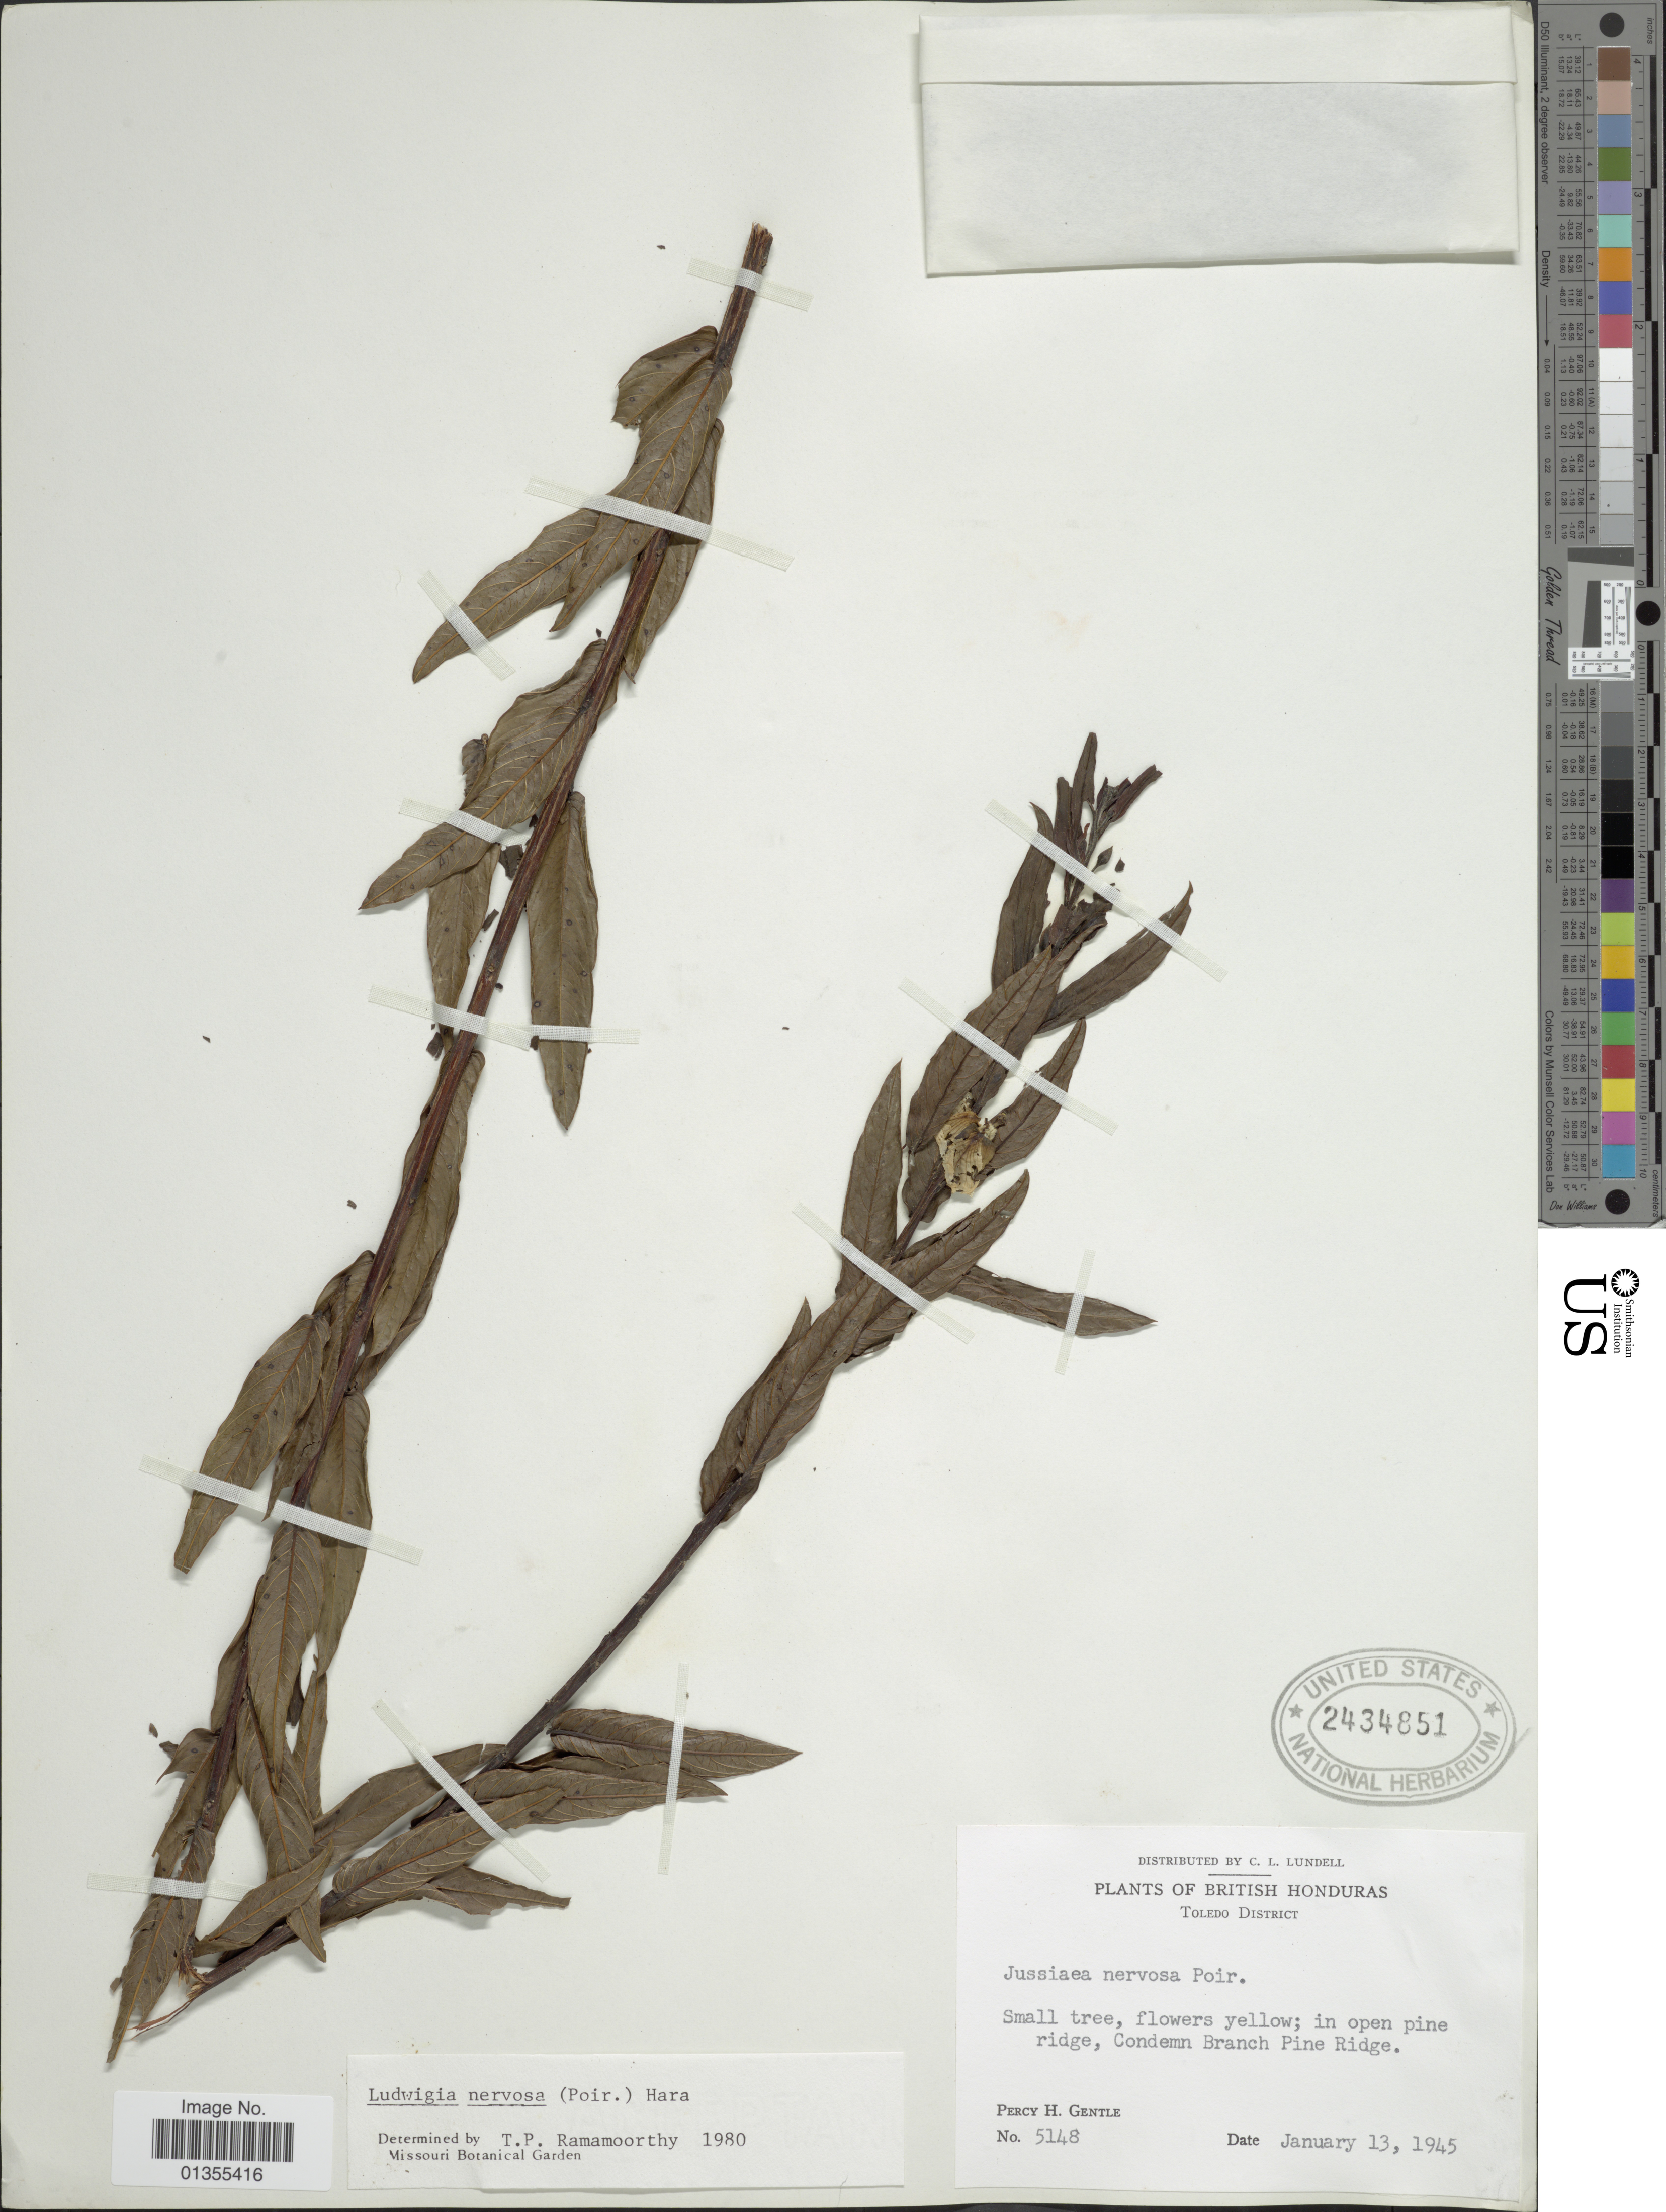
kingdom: Plantae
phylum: Tracheophyta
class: Magnoliopsida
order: Myrtales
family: Onagraceae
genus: Ludwigia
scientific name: Ludwigia nervosa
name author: (Poir.) H. Hara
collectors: P. H. Gentle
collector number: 5148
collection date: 1945-01-13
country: Belize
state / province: Toledo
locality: British Honduras. Toledo District. In open pine ridge, Condemn Branch Pine Ridge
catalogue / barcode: US 2434851